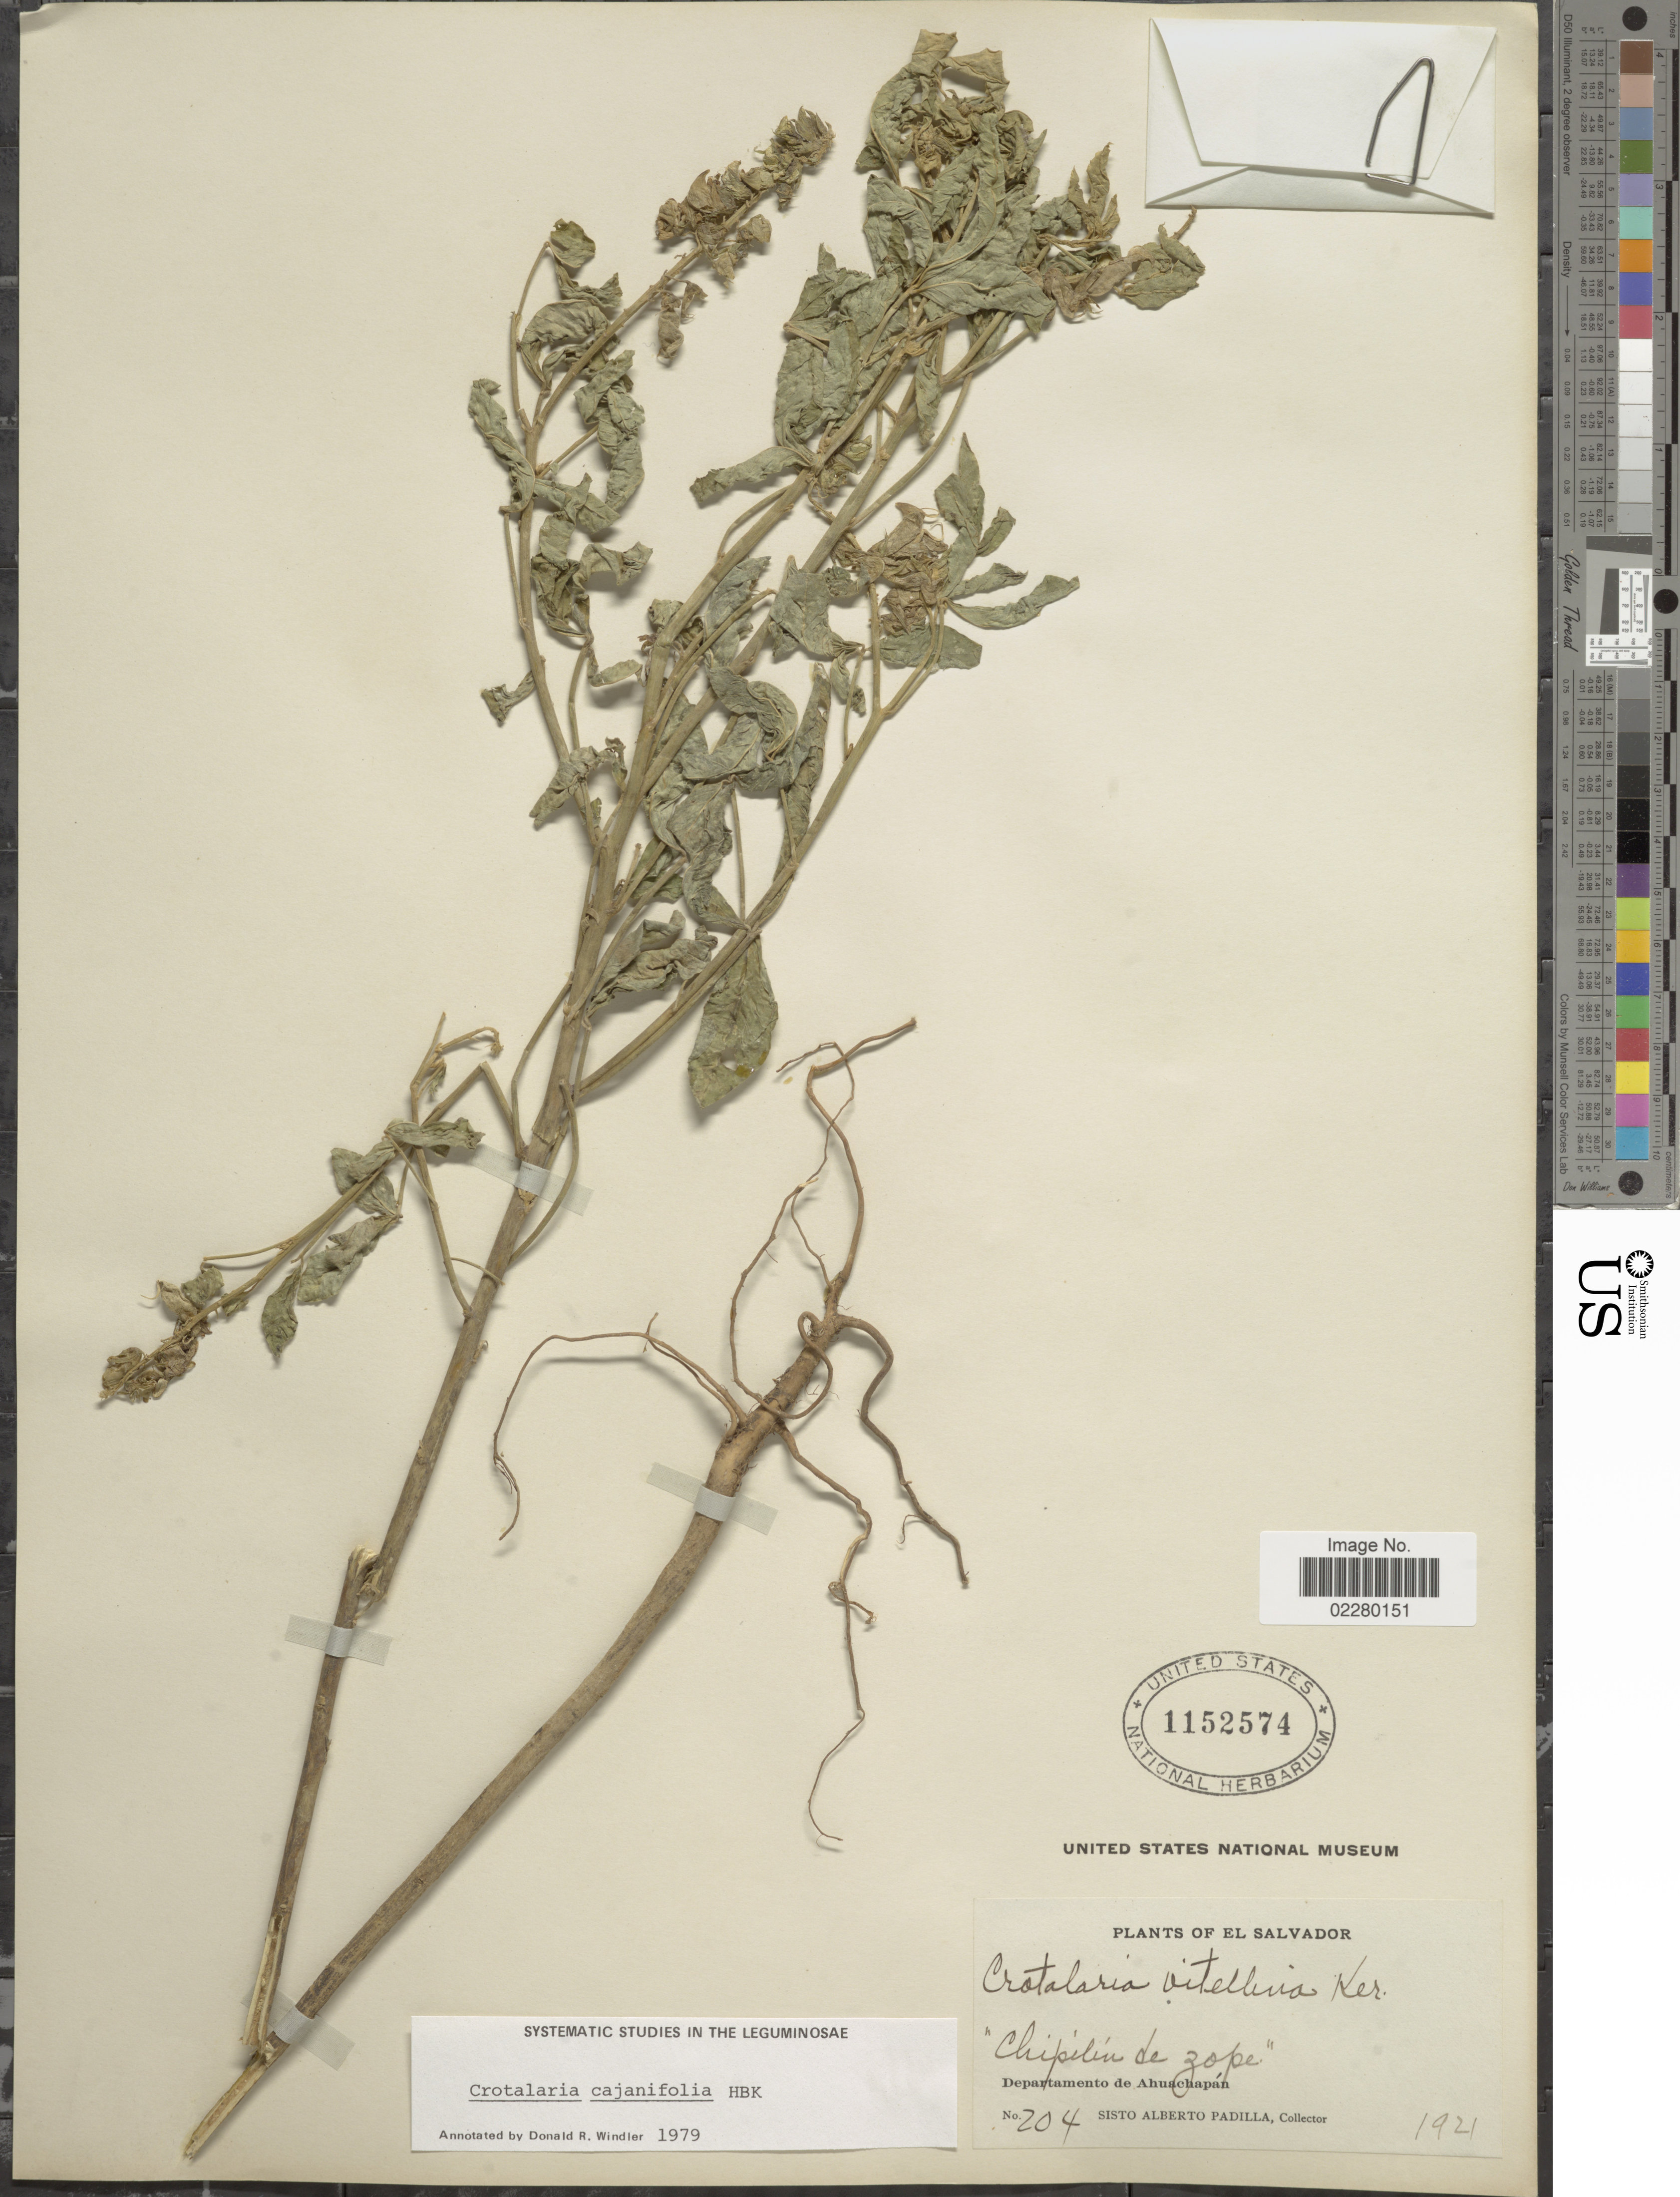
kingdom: Plantae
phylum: Tracheophyta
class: Magnoliopsida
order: Fabales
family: Fabaceae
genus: Crotalaria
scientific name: Crotalaria cajanifolia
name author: Kunth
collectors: S. A. Padilla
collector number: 204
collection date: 1921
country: El Salvador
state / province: Ahuachapan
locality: Departamento de Ahuachapán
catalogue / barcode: US 1152574